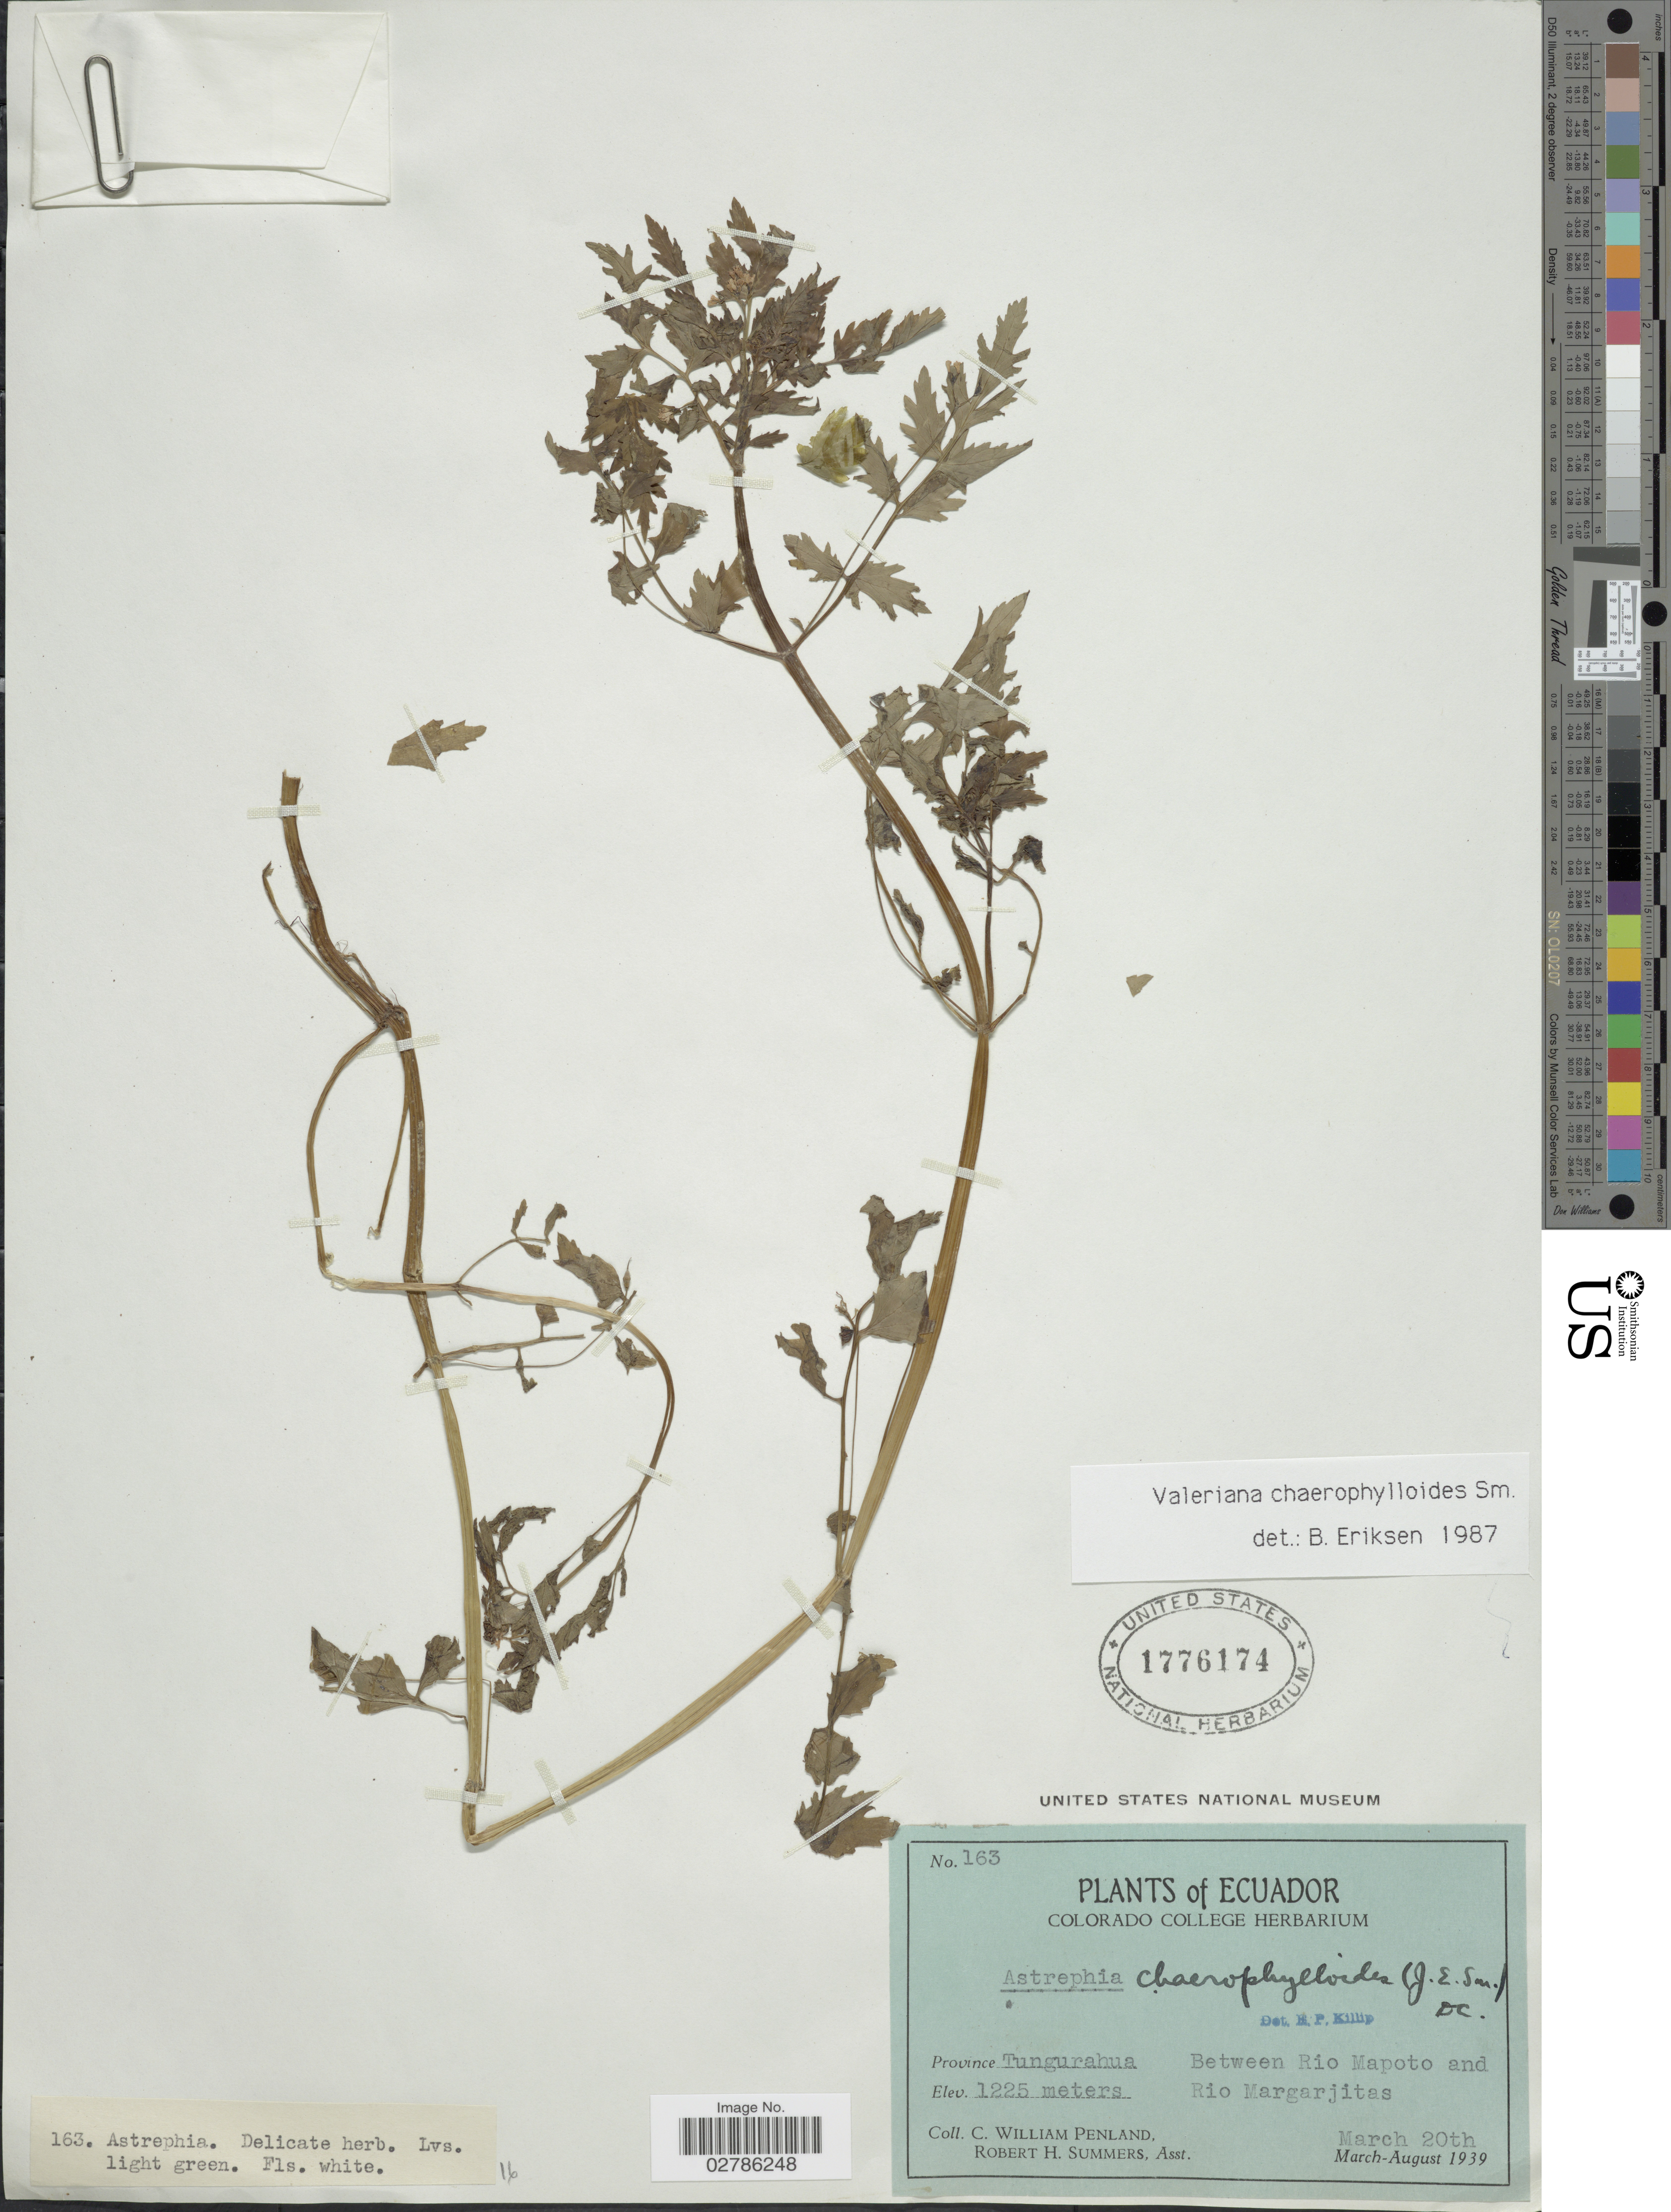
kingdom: Plantae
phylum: Tracheophyta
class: Magnoliopsida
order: Dipsacales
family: Caprifoliaceae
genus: Astrephia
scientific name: Astrephia chaerophylloides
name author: (Sm.) DC.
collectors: C. W. Penland & R. Summers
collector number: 163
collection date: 1939-03-20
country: Ecuador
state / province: Tungurahua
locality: Between Rio Mapoto and Rio Margarjitas.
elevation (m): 1225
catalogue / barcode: US 1776174